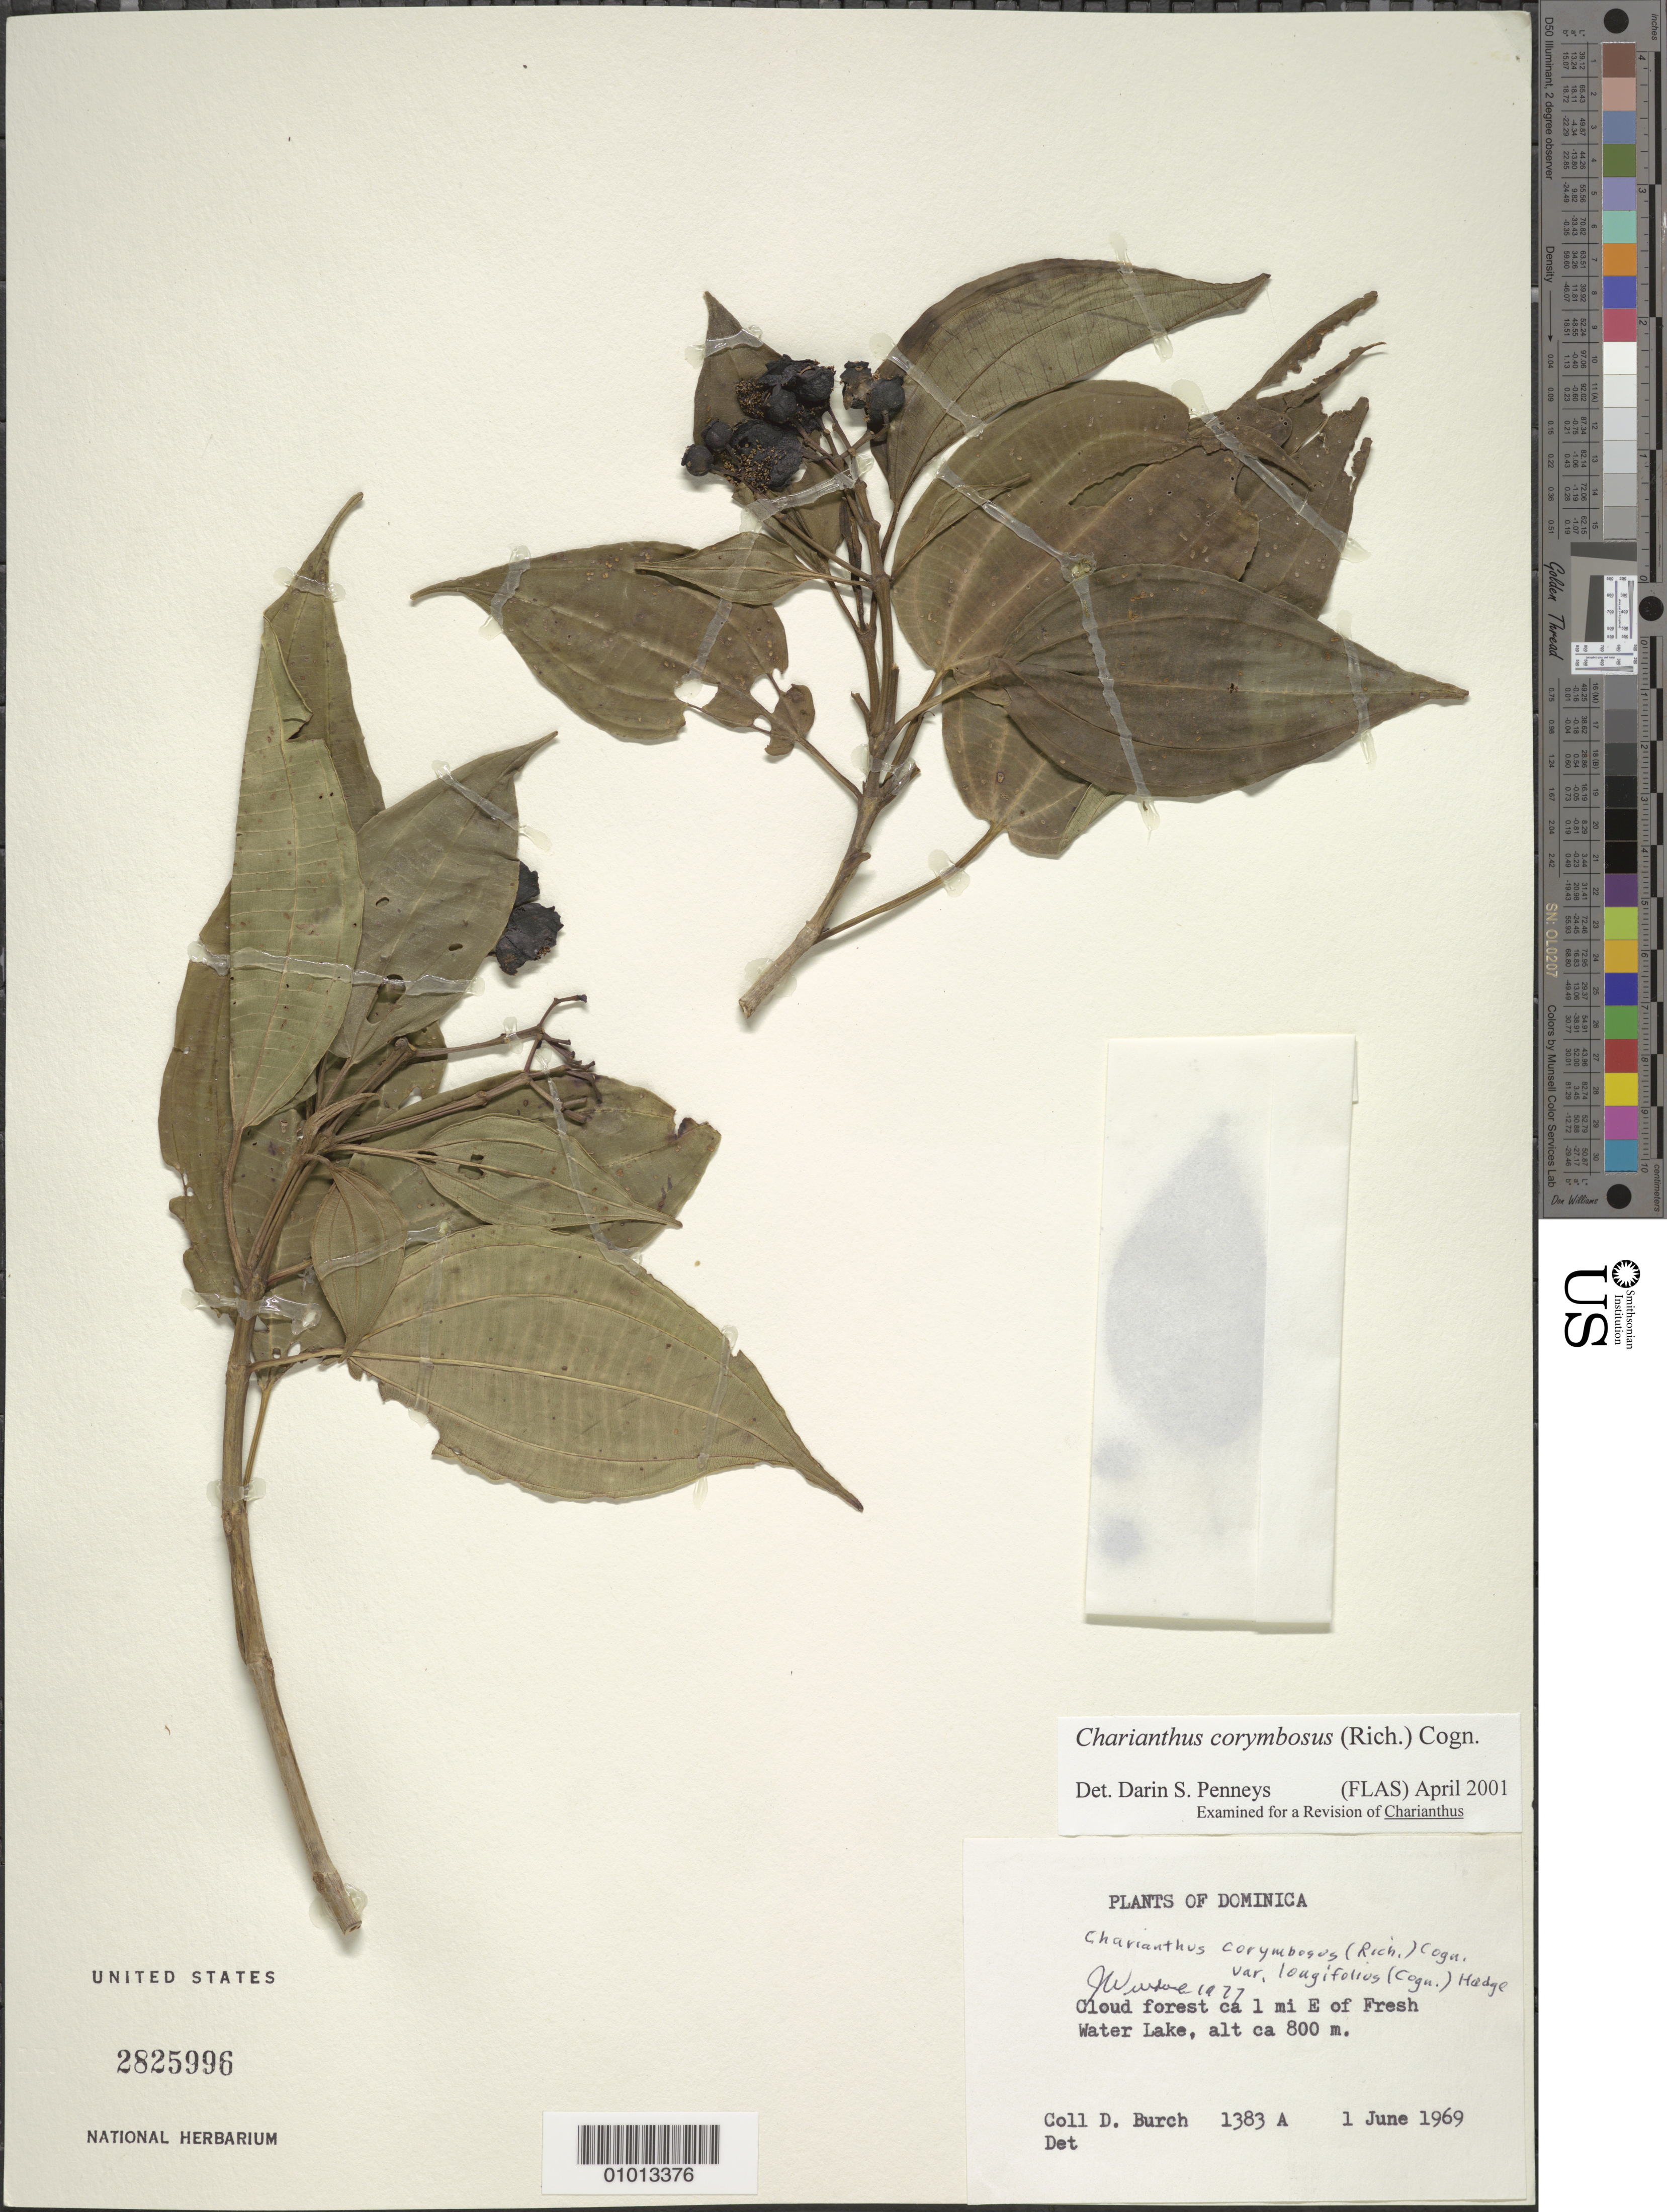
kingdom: Plantae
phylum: Tracheophyta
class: Magnoliopsida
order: Myrtales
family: Melastomataceae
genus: Charianthus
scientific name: Charianthus corymbosus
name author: (Rich.) Cogn.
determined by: Penneys, D. S.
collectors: D. Burch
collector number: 1383 A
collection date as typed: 01 Jun 1969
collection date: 1969-06-01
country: Dominica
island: Dominica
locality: Freshwater Lake, forest ca. 1 mile east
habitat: Cloud forest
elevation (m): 800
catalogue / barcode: US 2825996